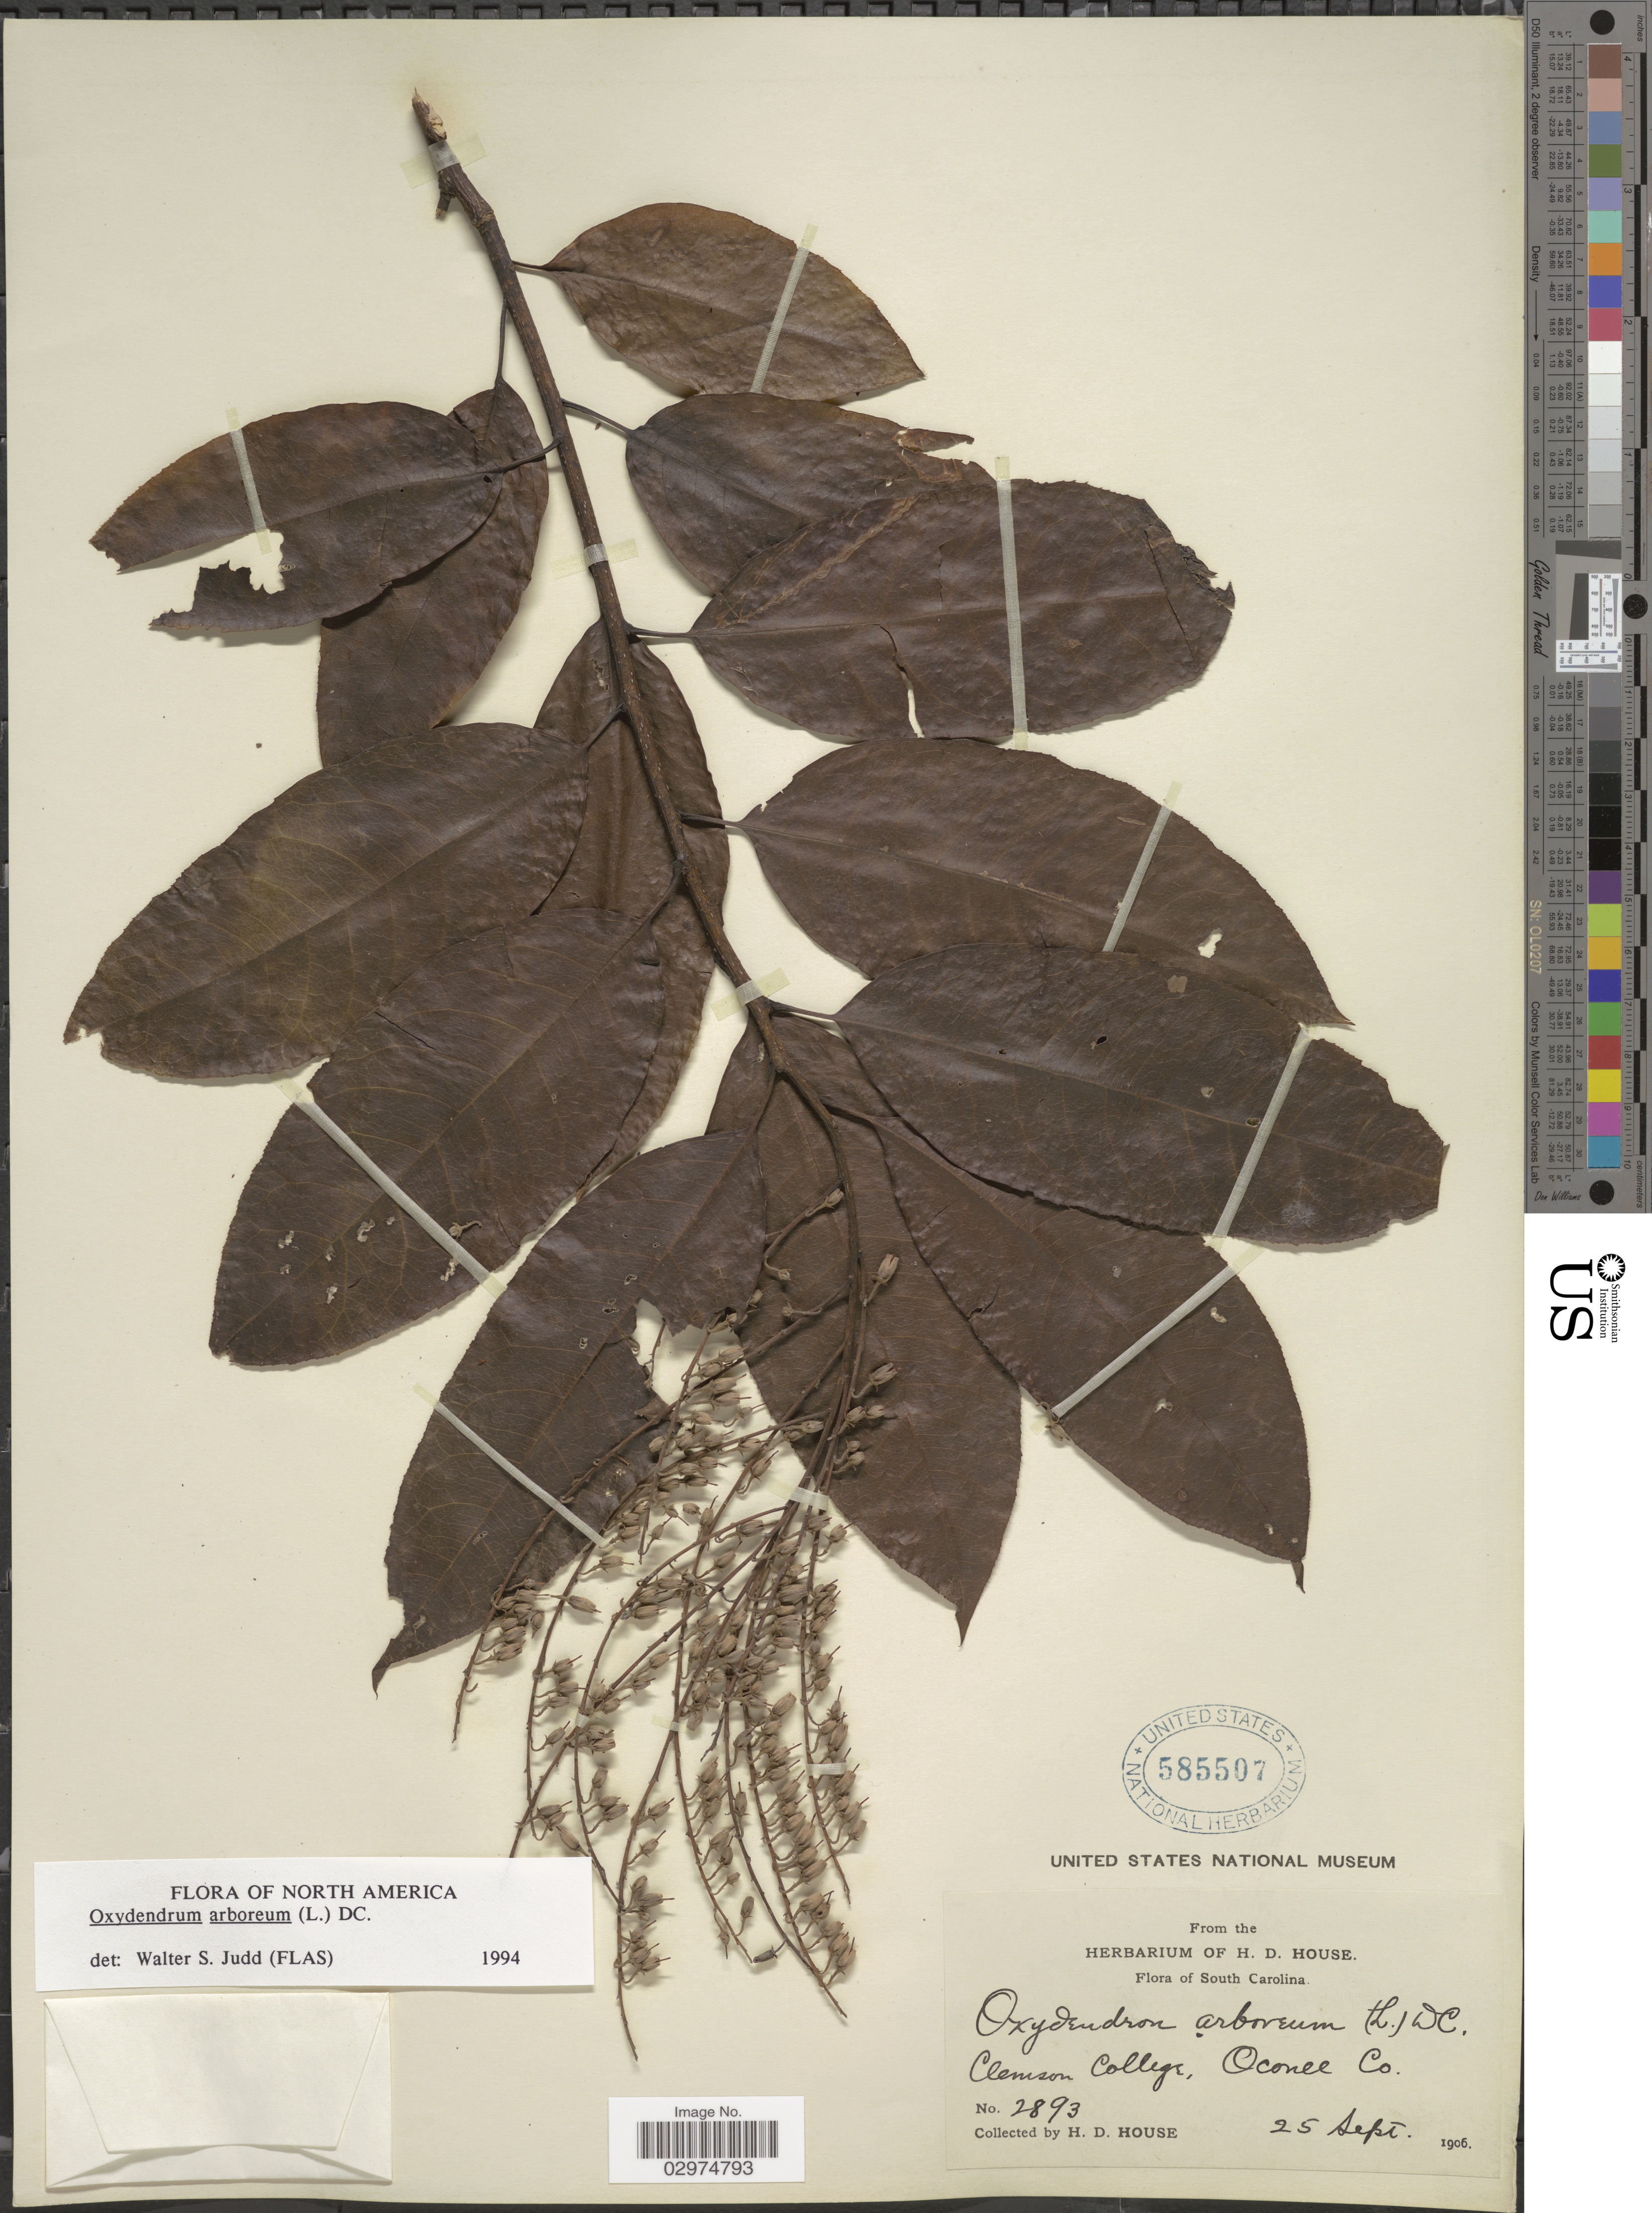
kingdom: Plantae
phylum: Tracheophyta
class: Magnoliopsida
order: Ericales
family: Ericaceae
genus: Oxydendrum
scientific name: Oxydendrum arboreum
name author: (L.) DC.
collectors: H. D. House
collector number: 2893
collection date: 1906-09-25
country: United States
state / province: South Carolina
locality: Clemson College, Oconee Co.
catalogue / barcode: US 585507